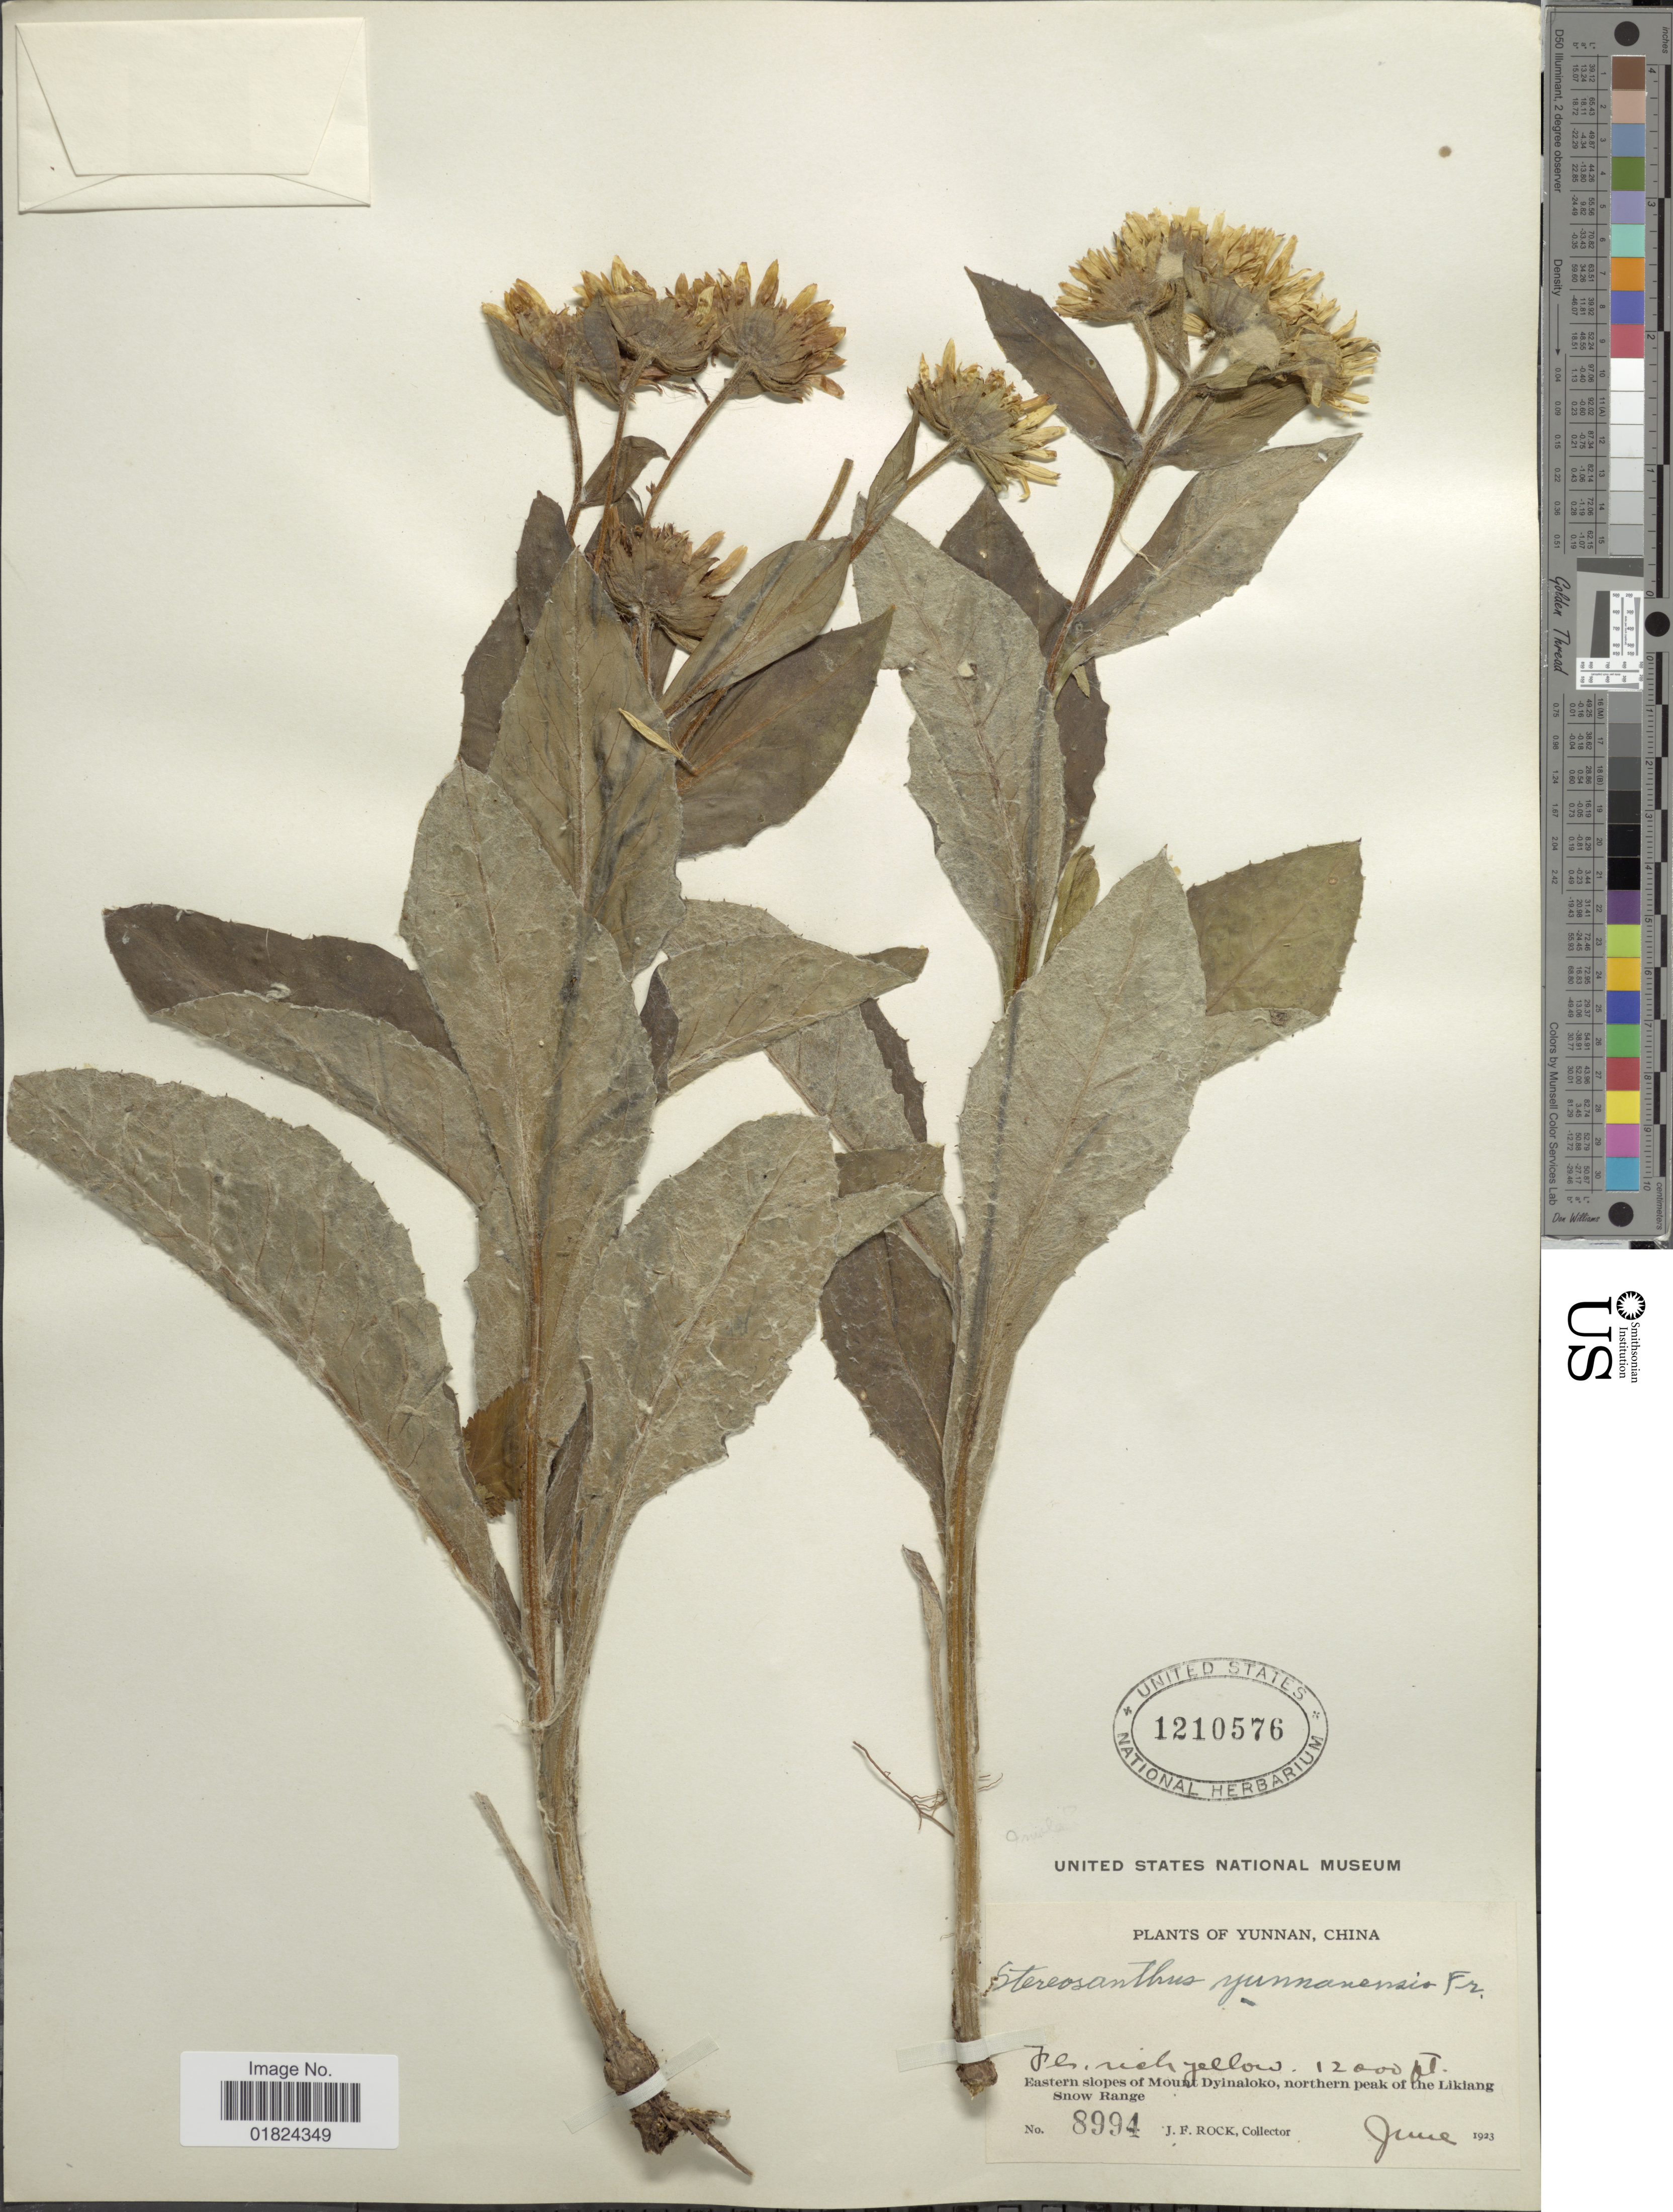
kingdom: Plantae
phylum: Tracheophyta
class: Magnoliopsida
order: Asterales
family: Asteraceae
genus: Stereosanthus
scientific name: Stereosanthus yunnanensis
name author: (L.) Fr.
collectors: J. Rock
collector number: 8994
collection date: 1923-06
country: China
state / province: Yunnan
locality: Eastern slopes of Mount Dyinaloko, northern peak of the Likiang Snow Range.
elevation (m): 3658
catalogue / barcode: US 1210576